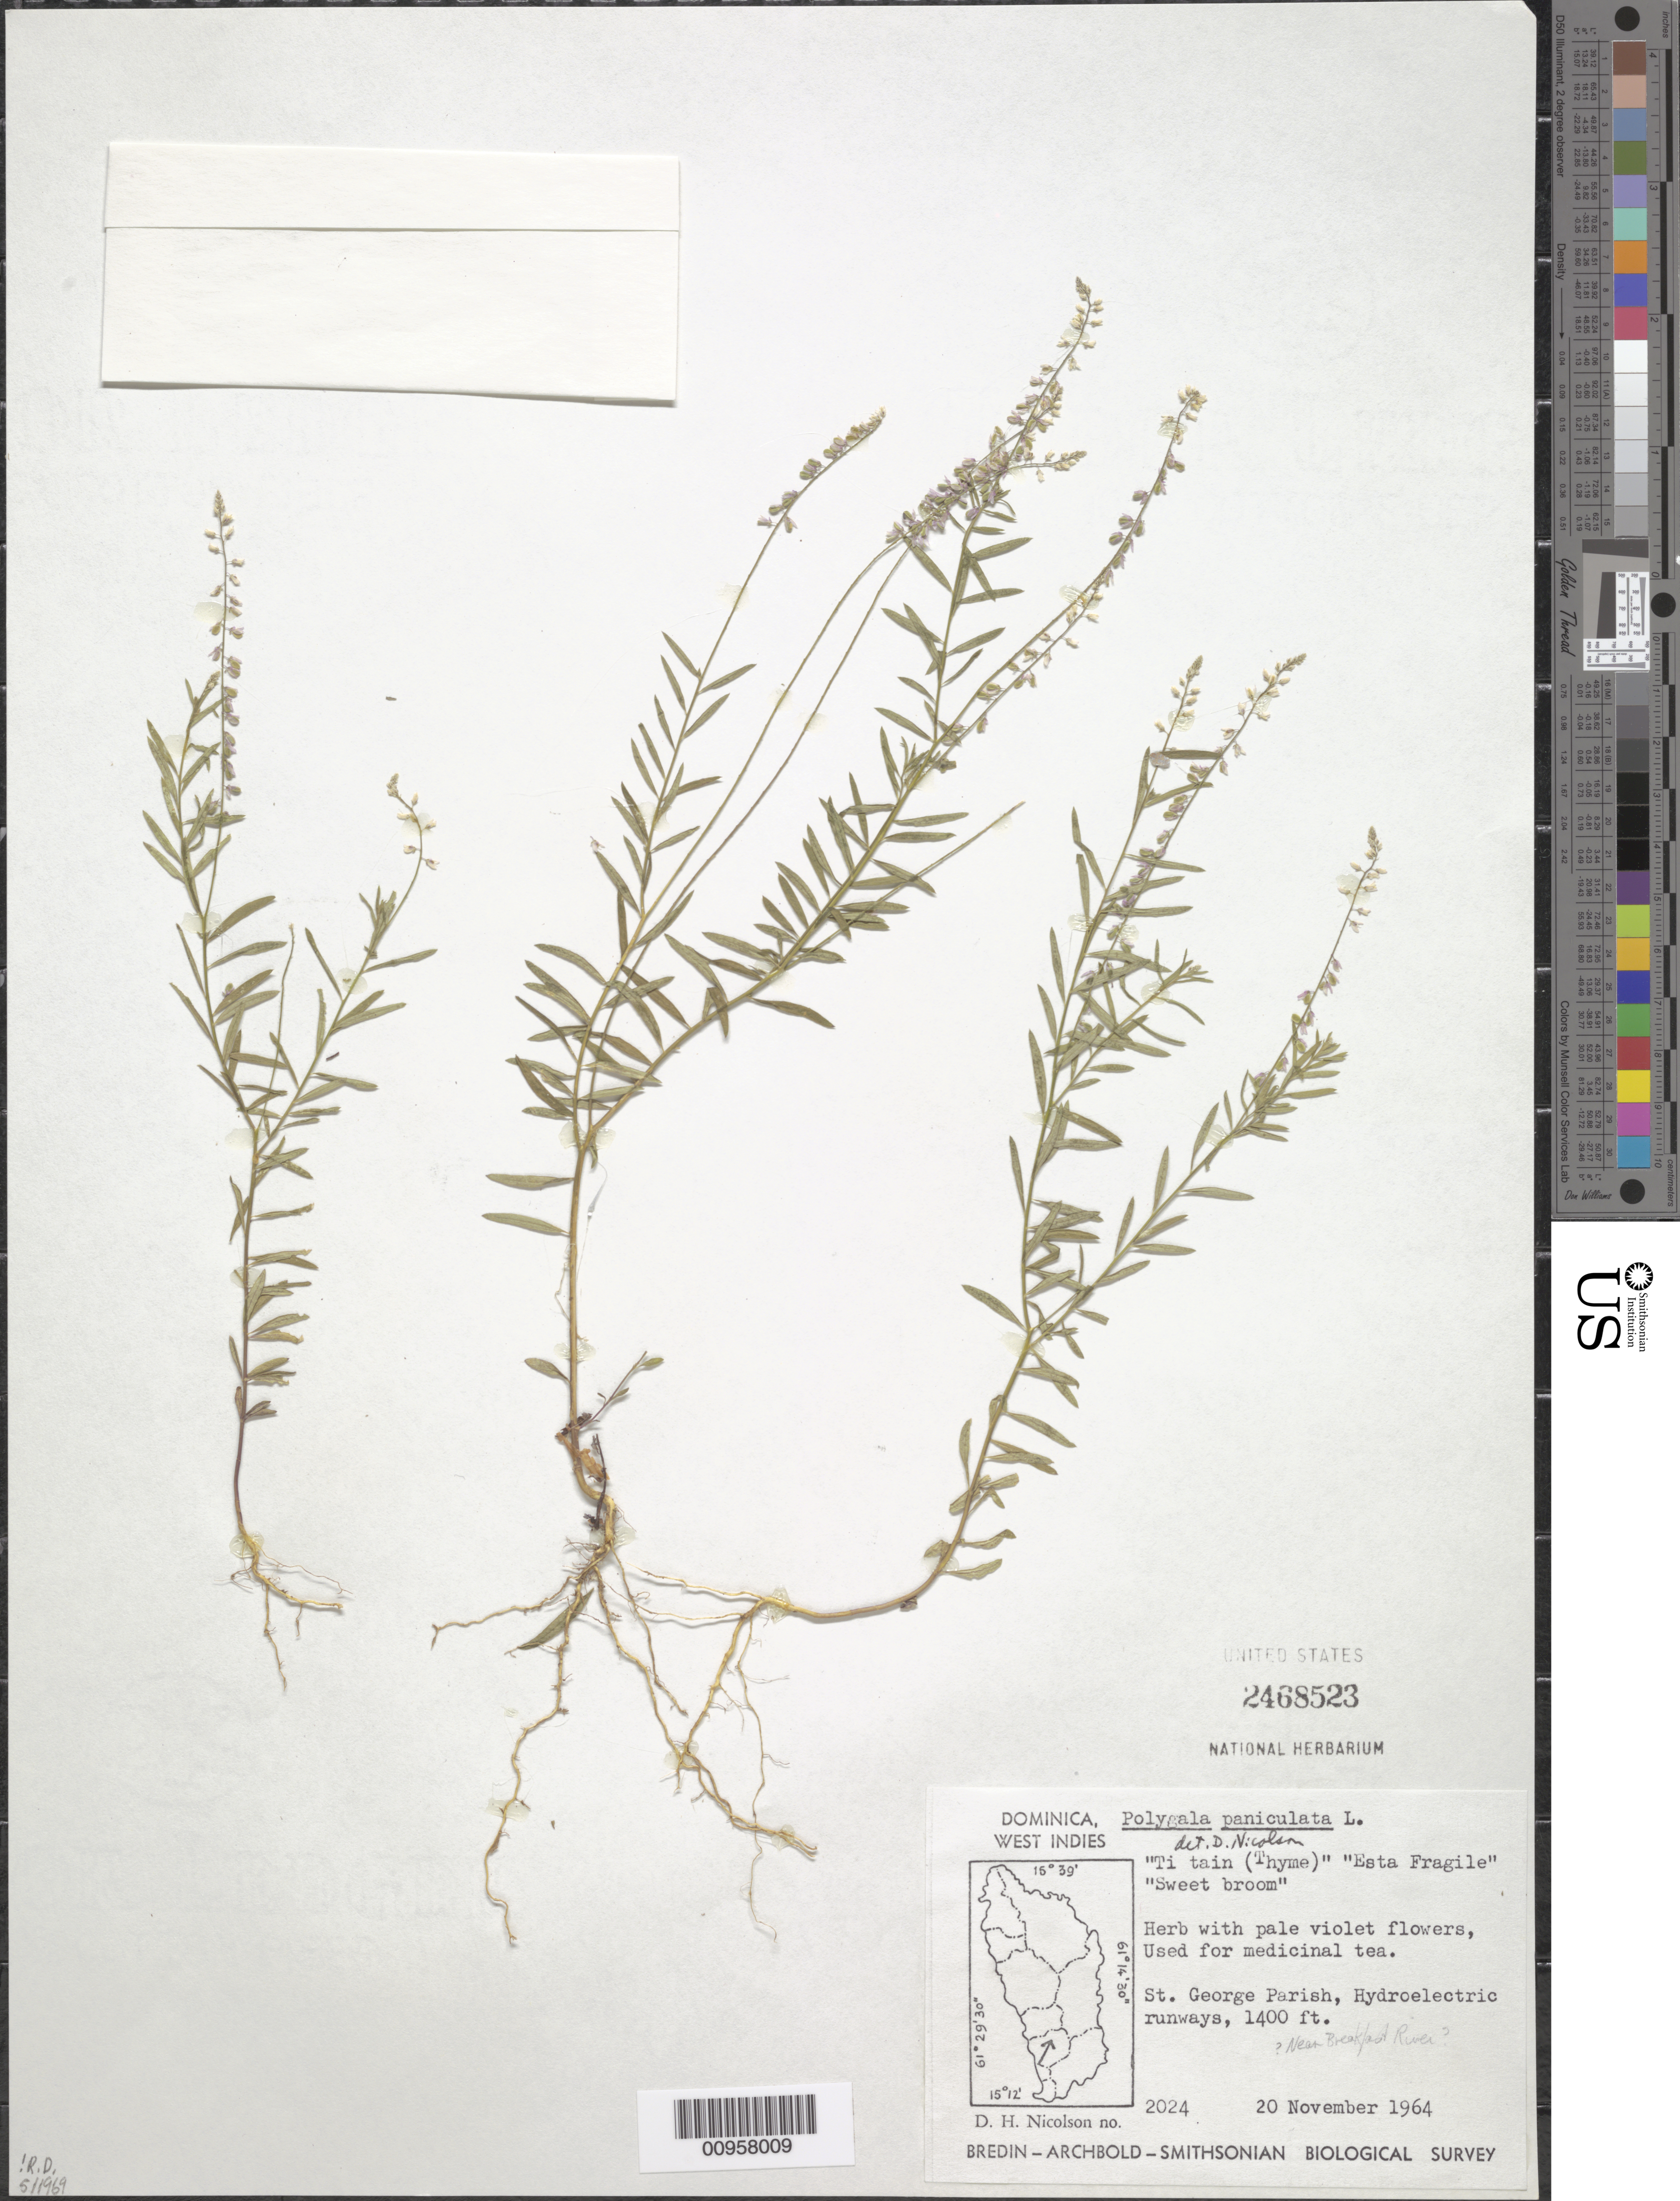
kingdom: Plantae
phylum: Tracheophyta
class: Magnoliopsida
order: Fabales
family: Polygalaceae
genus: Polygala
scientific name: Polygala paniculata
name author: L.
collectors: D. H. Nicolson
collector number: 2024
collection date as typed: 20 Nov 1964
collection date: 1964-11-20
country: Dominica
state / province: St. George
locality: Hydroelectric runways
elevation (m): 427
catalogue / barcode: US 2468523